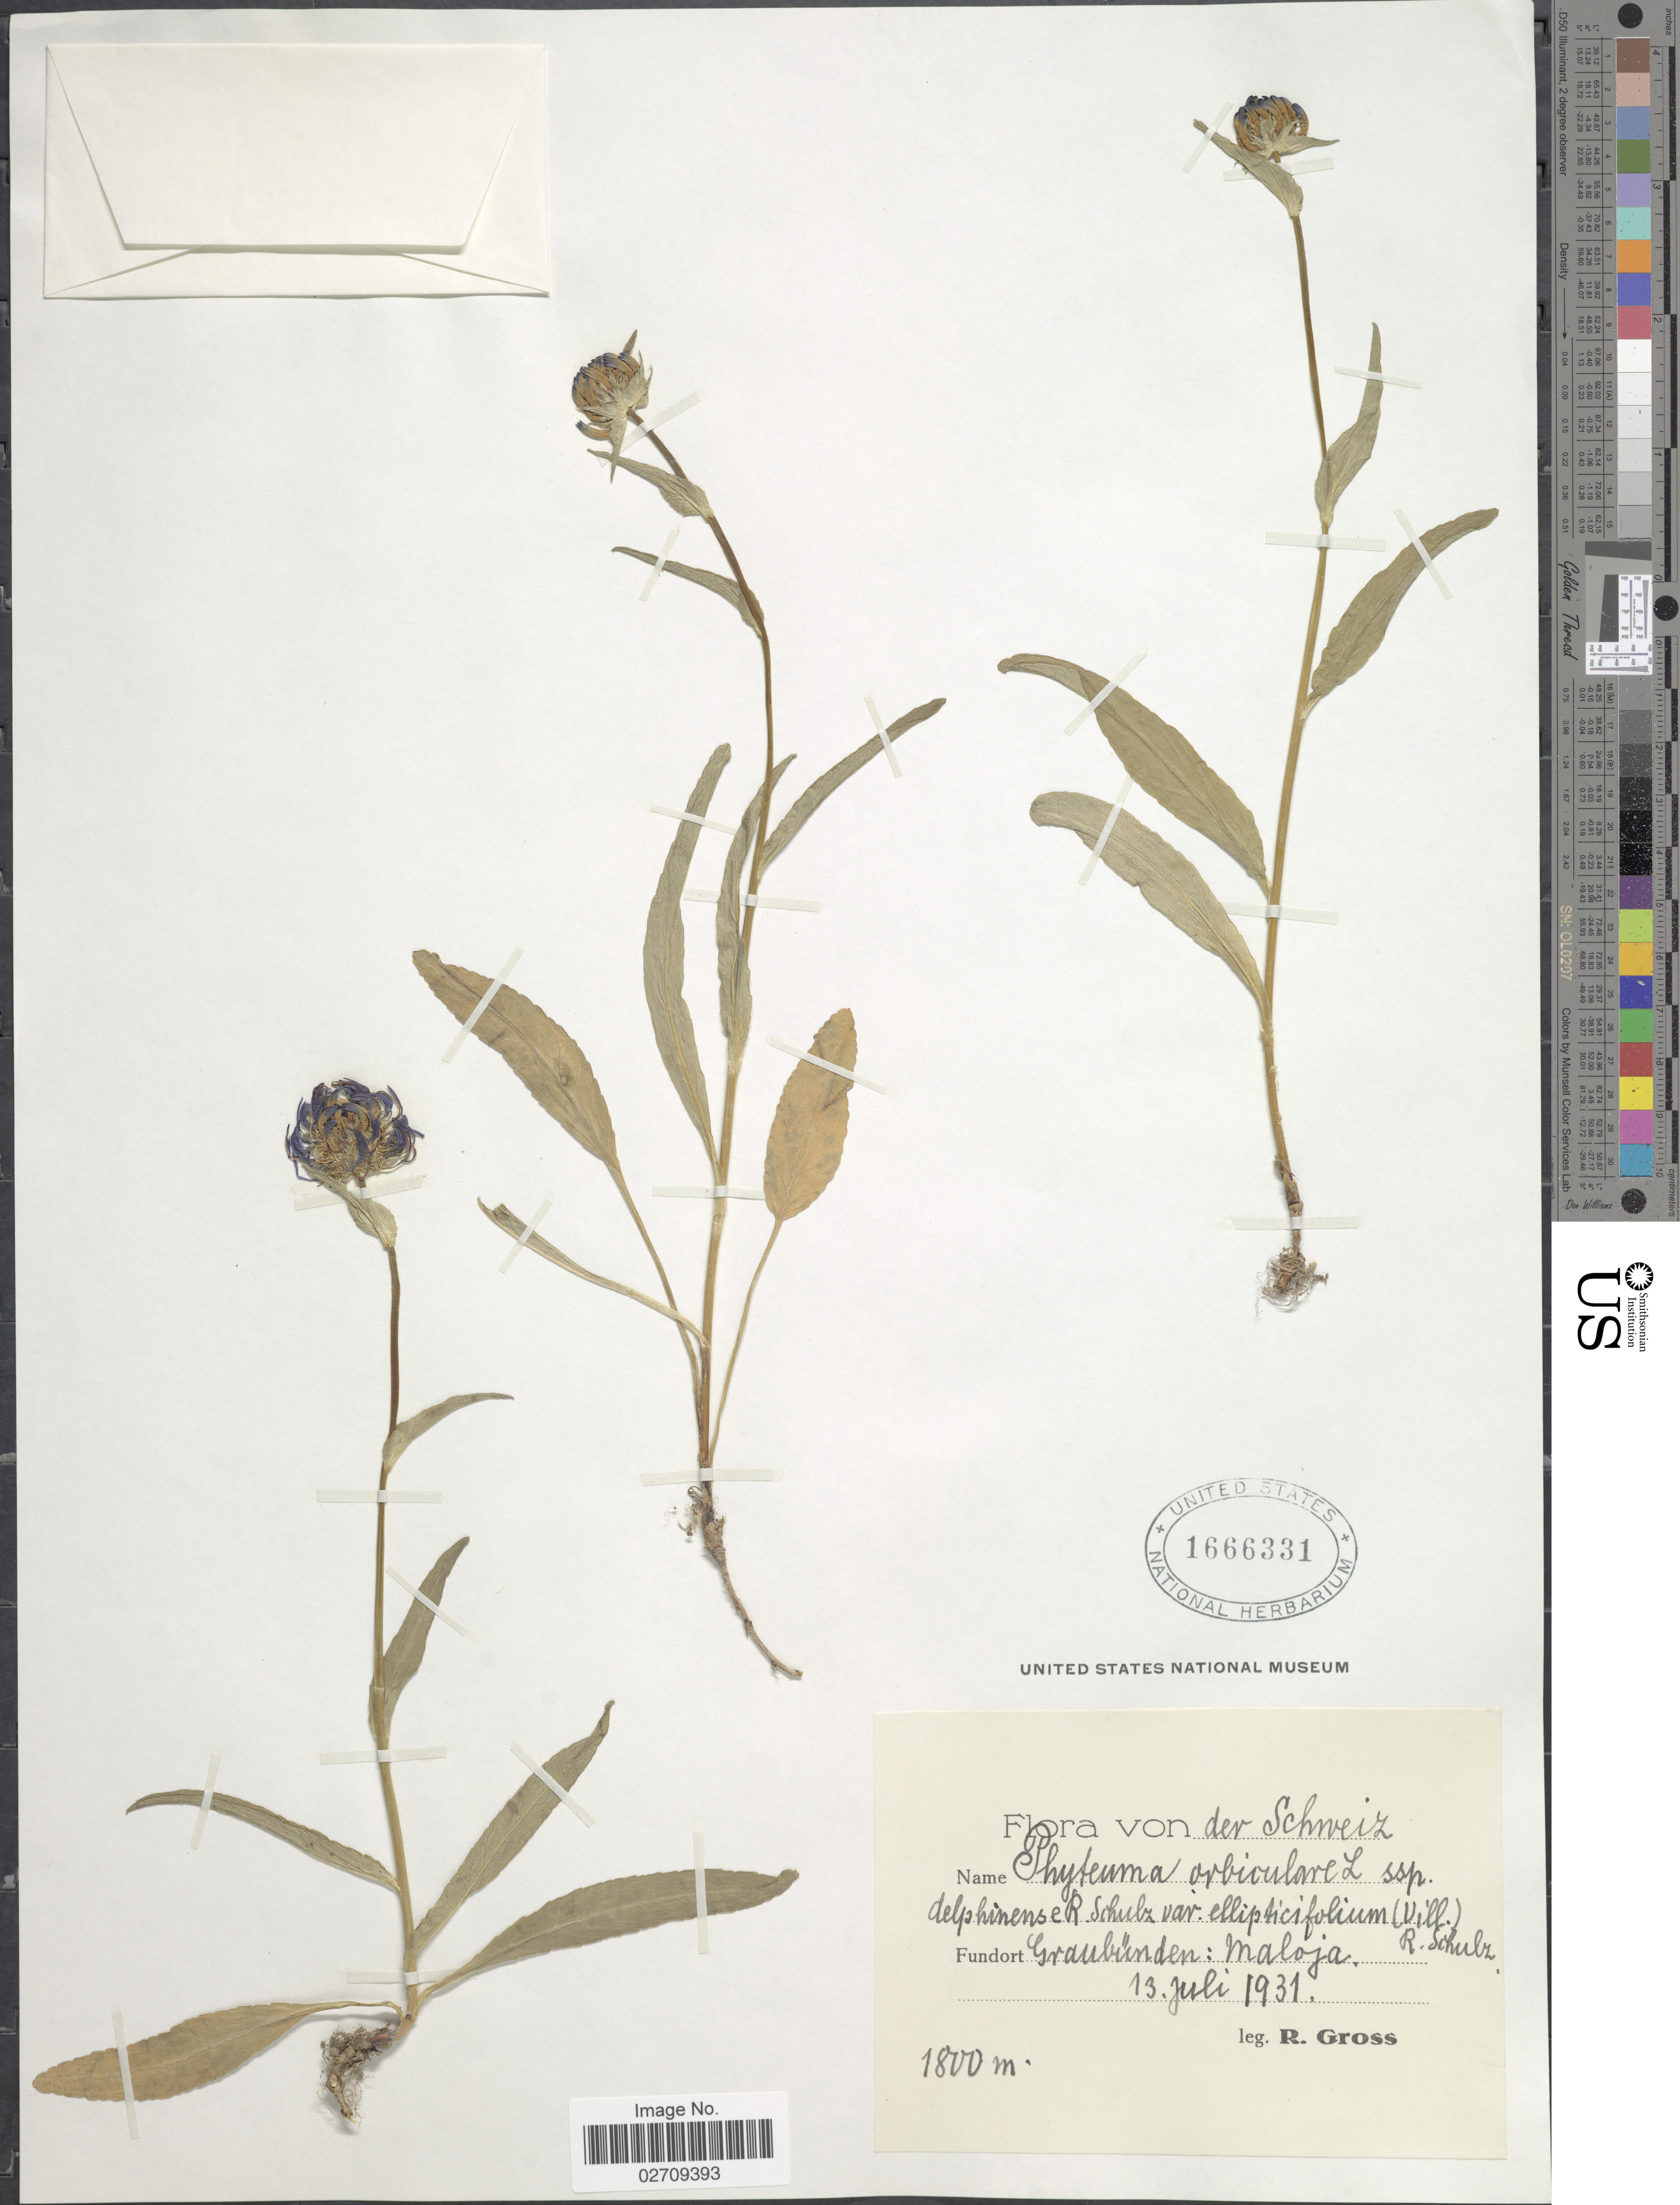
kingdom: Plantae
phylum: Tracheophyta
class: Magnoliopsida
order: Asterales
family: Campanulaceae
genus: Phyteuma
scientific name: Phyteuma orbiculare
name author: L.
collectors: R. Gross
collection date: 1931-07-13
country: Switzerland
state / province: Graubunden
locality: Maloja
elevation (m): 1800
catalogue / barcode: US 1666331